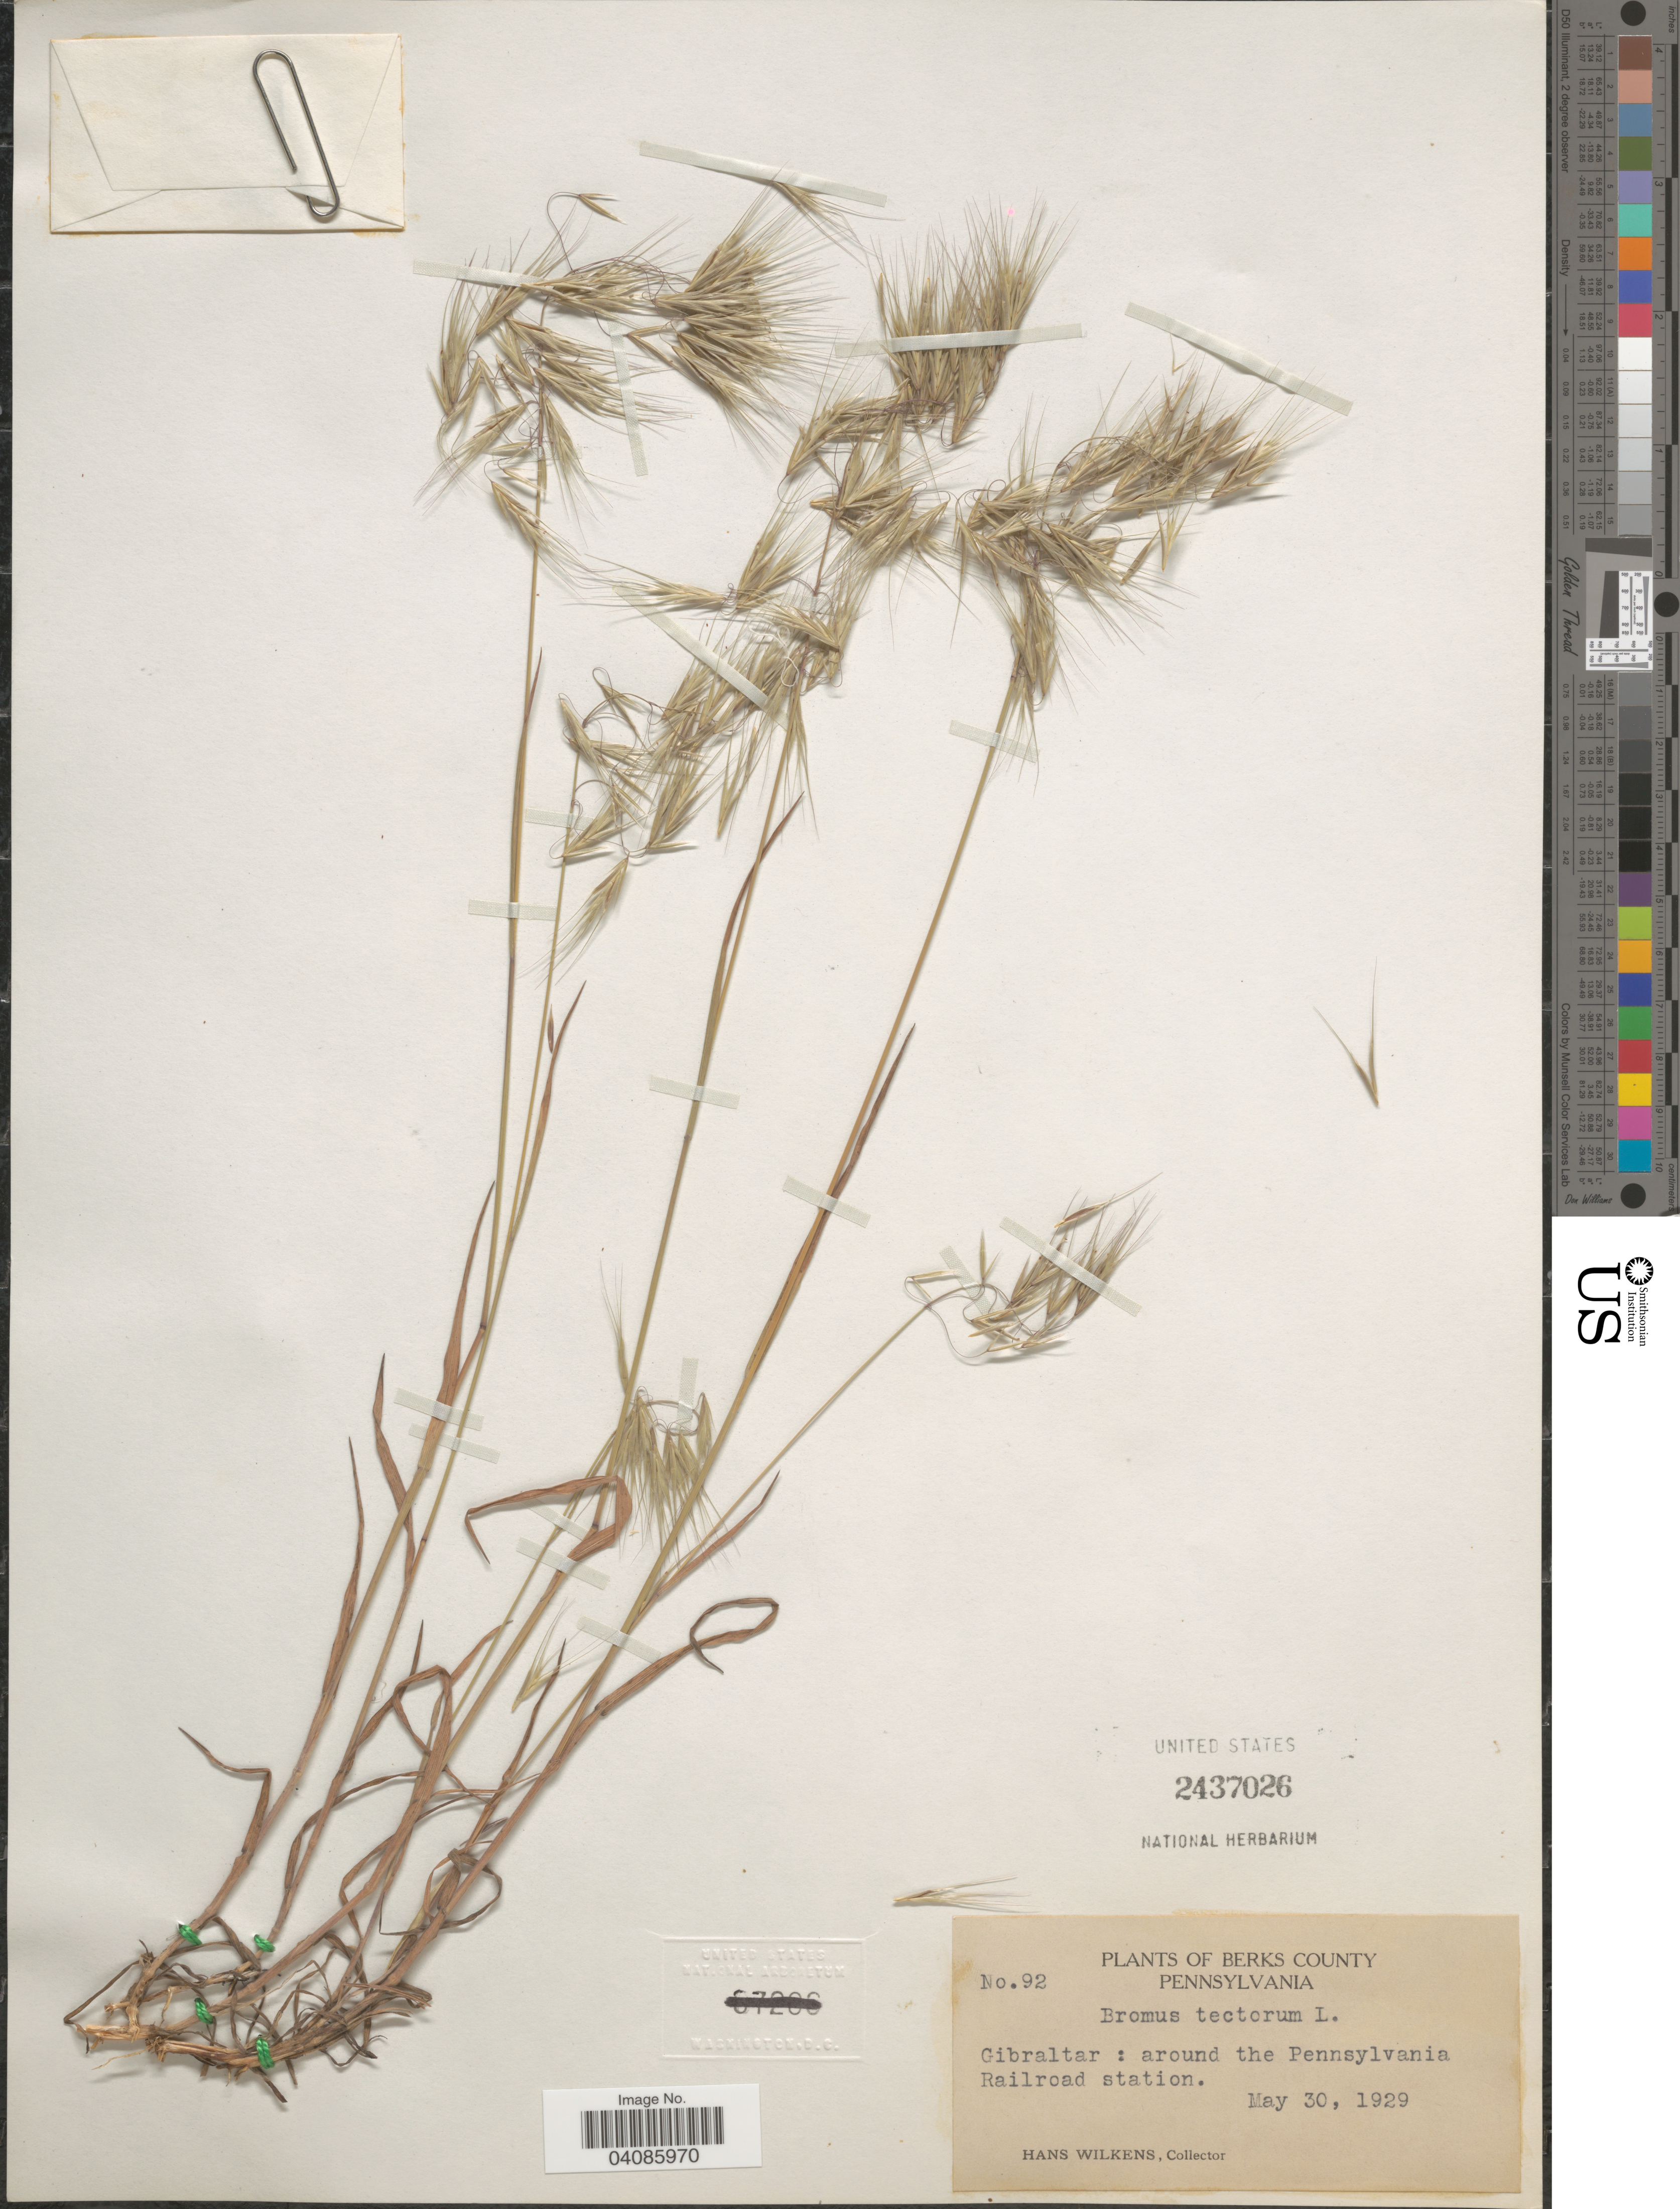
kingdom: Plantae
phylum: Tracheophyta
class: Liliopsida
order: Poales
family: Poaceae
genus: Bromus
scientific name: Bromus tectorum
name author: L.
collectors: H. Wilkens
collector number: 92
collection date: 1929-05-30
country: United States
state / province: Pennsylvania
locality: Berks County. Gibraltar: around the Pennsylvania Railroad station.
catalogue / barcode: US 2437026